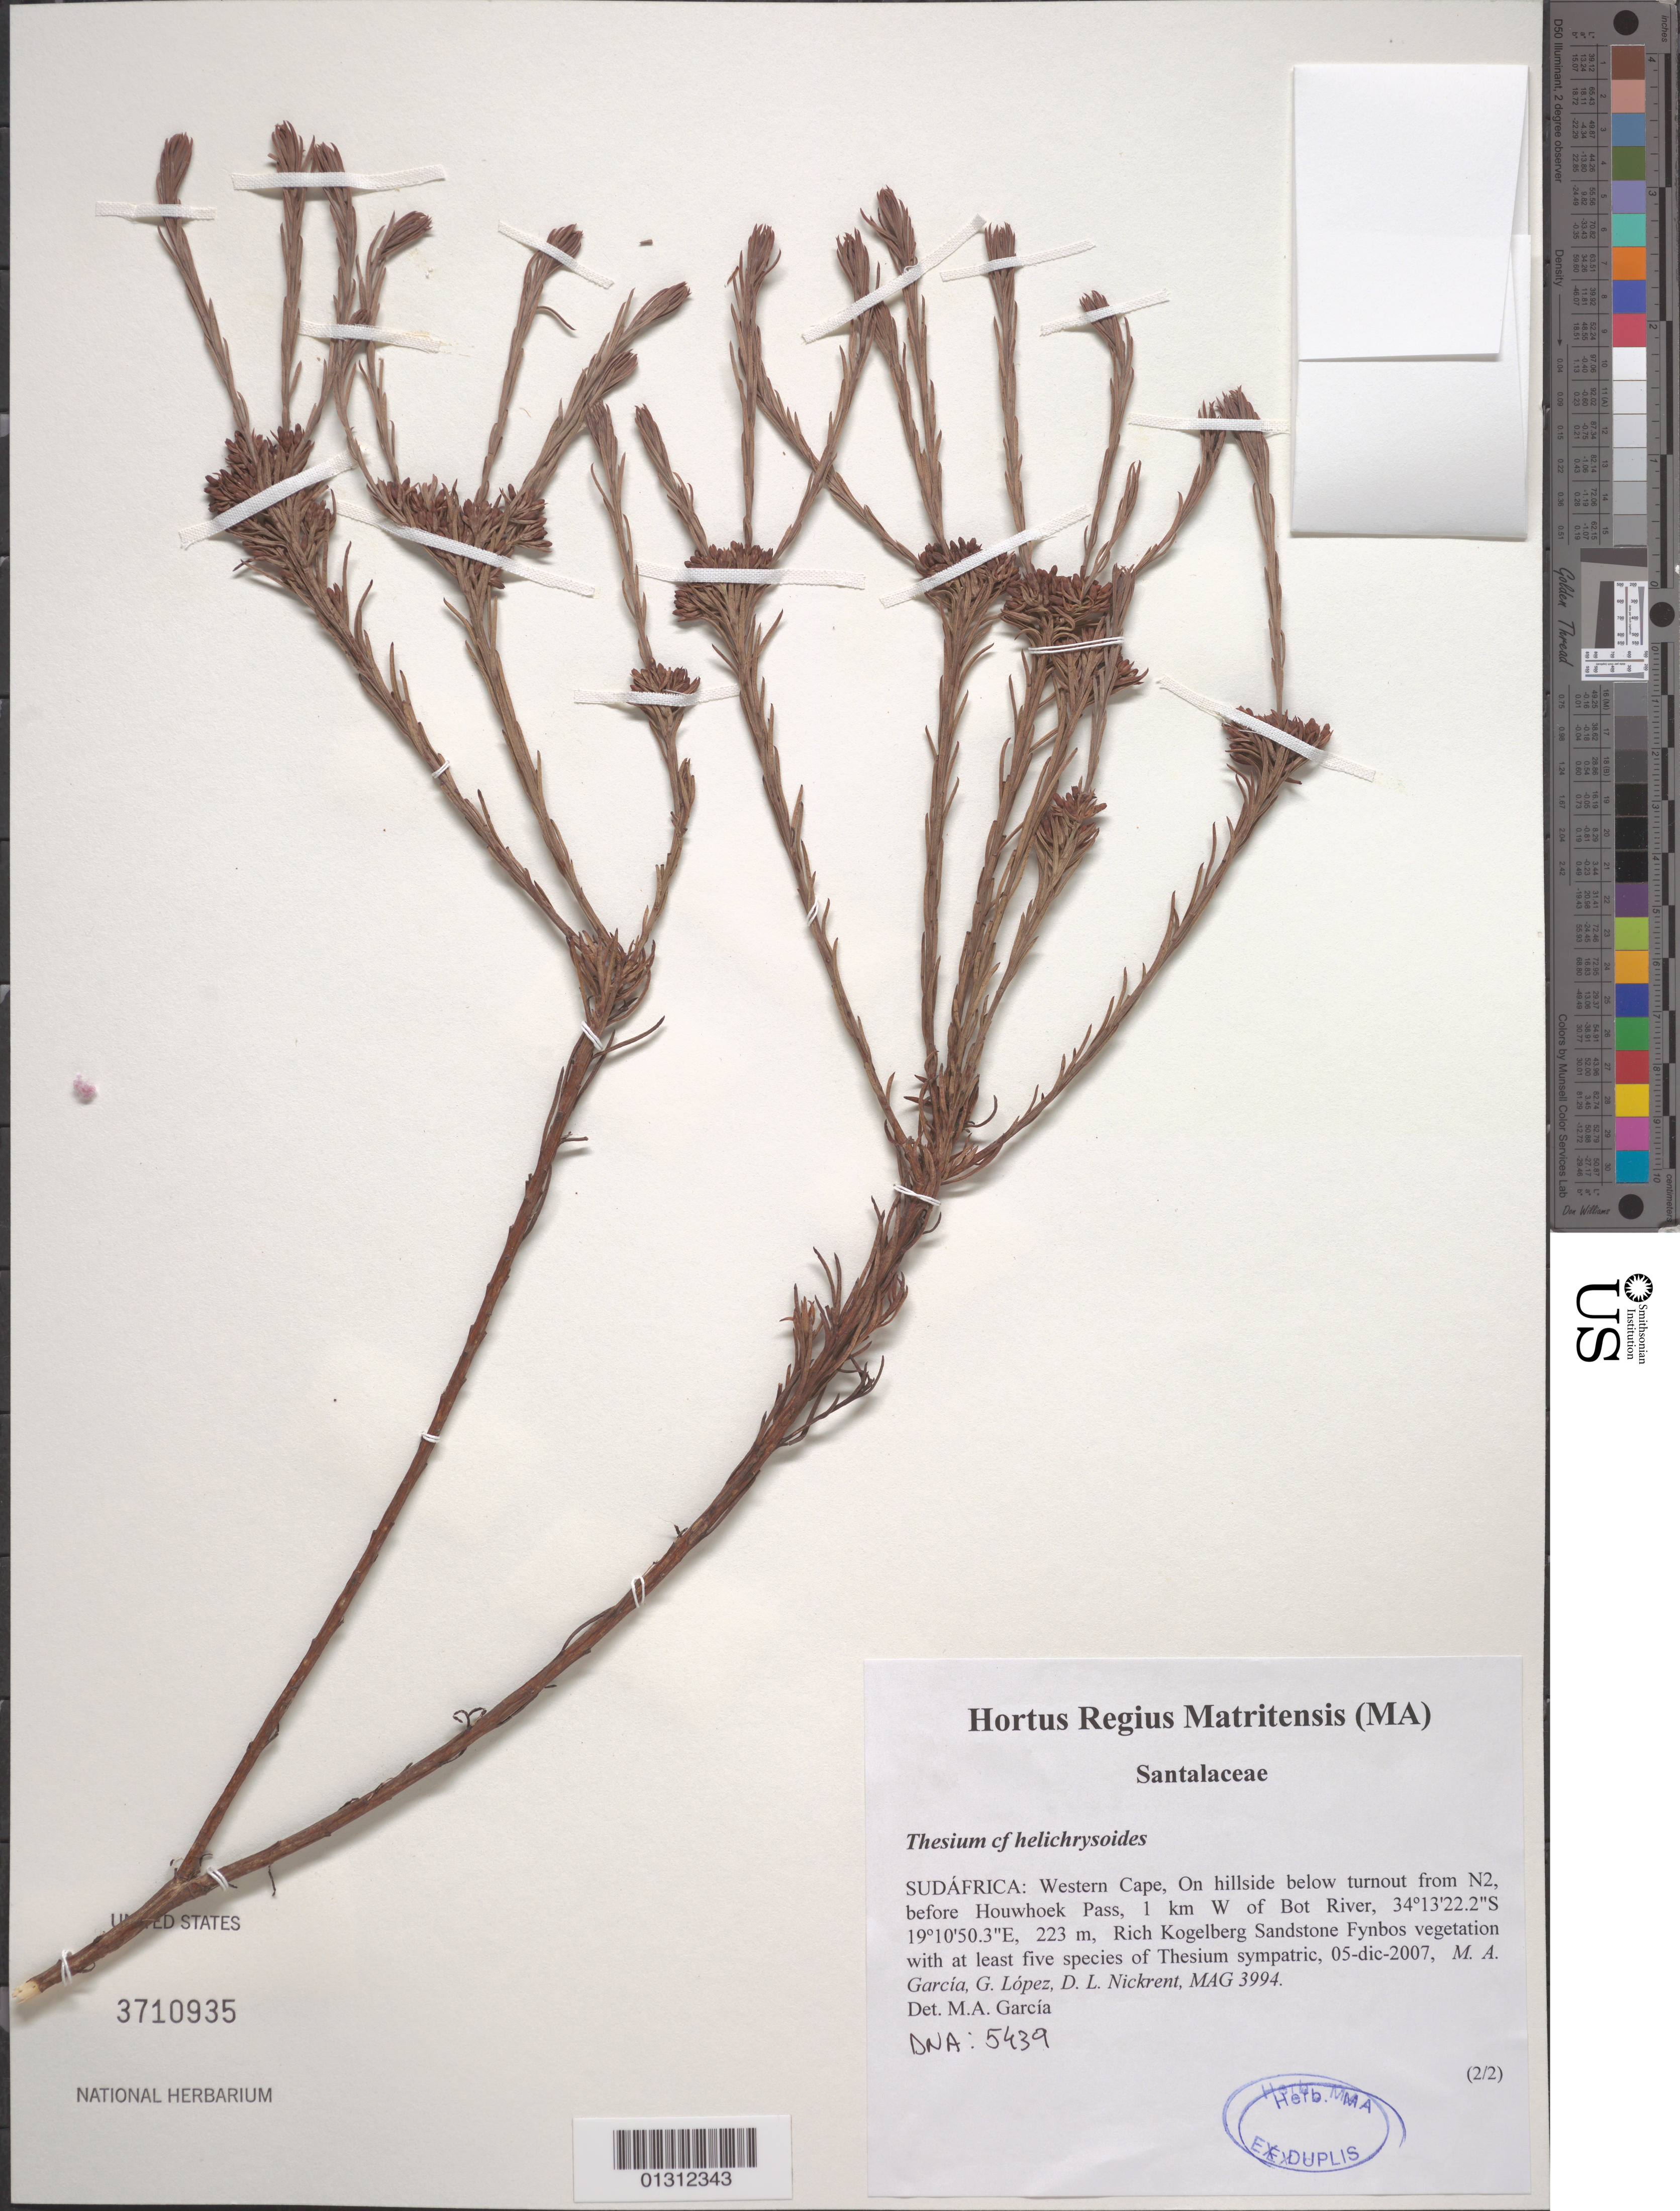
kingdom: Plantae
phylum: Tracheophyta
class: Magnoliopsida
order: Santalales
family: Thesiaceae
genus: Thesium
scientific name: Thesium helichrysoides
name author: A.W. Hill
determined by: García, M. A.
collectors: M. A. García, G. López & D. Nickrent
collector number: MAG 3994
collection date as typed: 05-dic-2007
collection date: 2007-12-05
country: South Africa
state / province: Western Cape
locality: Western Cape, On hillside below turnout from N2, before Howhoek Pass, 1 km W of Bot River, Rich Koglberg Sandstone Fynbos vegetation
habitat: Rich Kogelberg Sandstone Fynbos vegetation with at least five species of Thesium sympatric.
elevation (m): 223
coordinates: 34 13 22.2 S, 19 10 50.3 E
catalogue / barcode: US 3710935